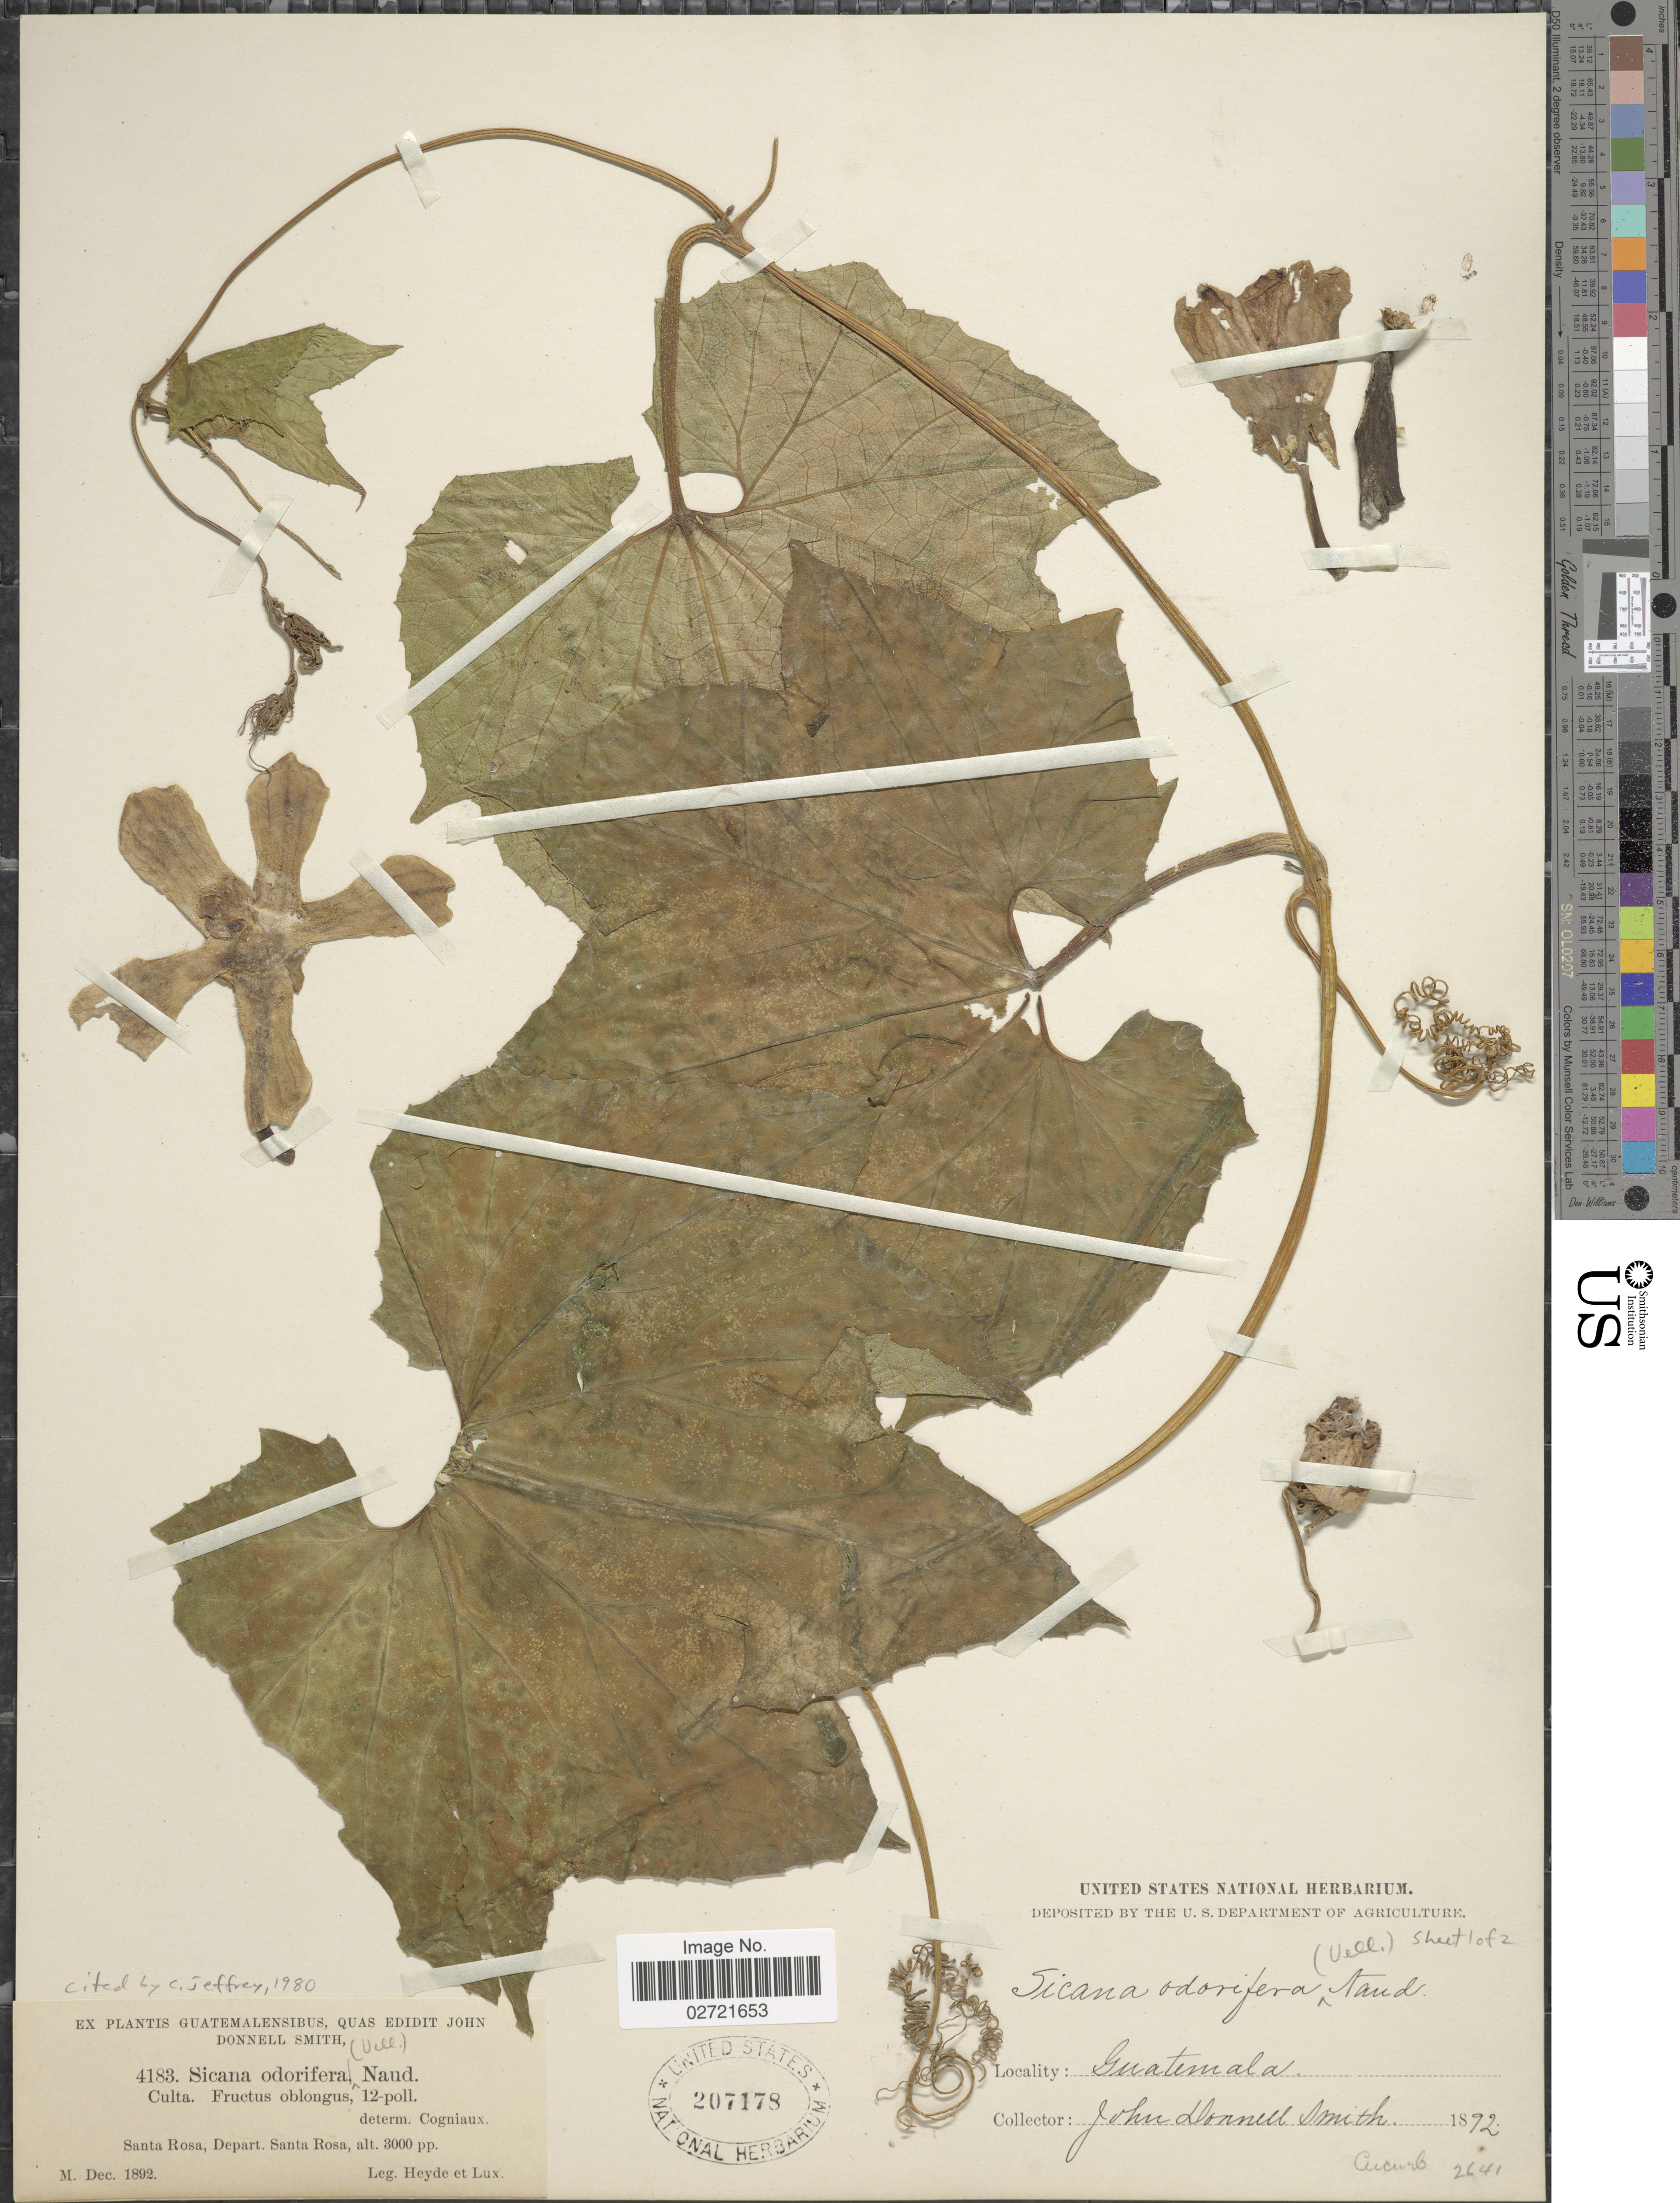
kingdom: Plantae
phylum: Tracheophyta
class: Magnoliopsida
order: Cucurbitales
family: Cucurbitaceae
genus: Sicana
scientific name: Sicana odorifera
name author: (Vell.) Naudin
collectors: Heyde & Lux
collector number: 4183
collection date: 1892-12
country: Guatemala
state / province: Santa Rosa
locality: Santa Rosa, Depart. Santa Rosa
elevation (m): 914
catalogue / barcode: US 207178